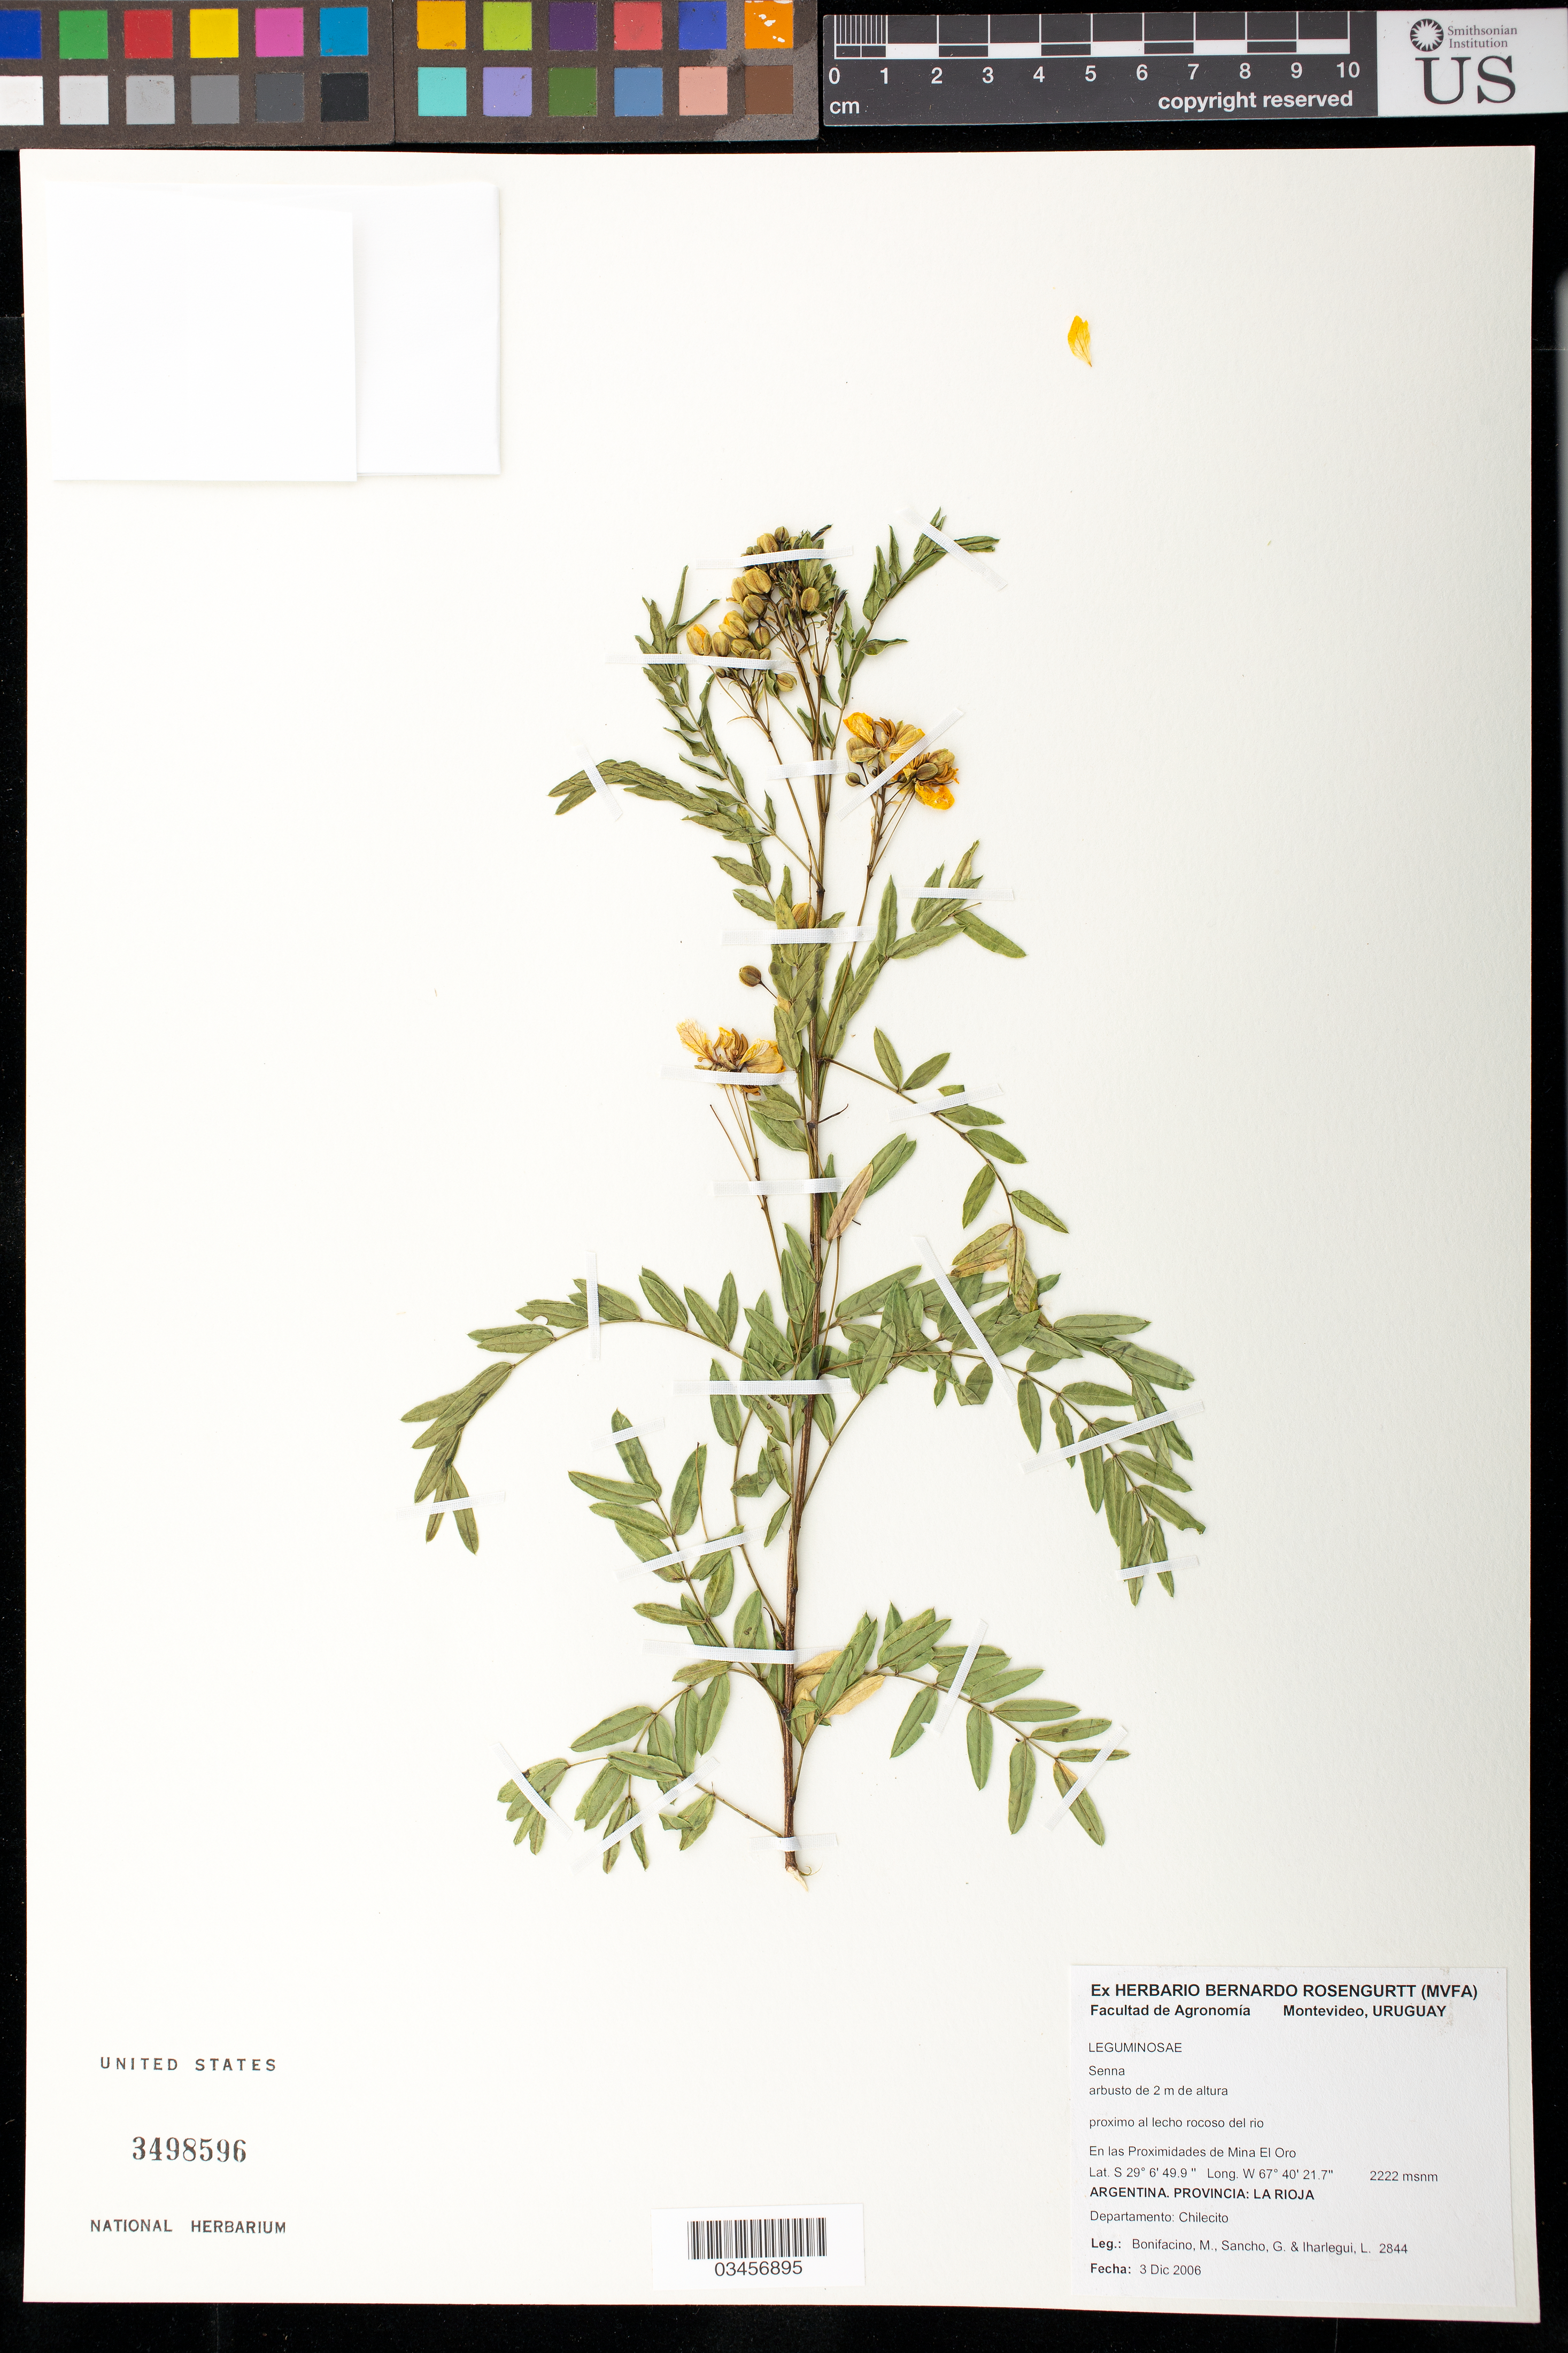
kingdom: Plantae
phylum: Tracheophyta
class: Magnoliopsida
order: Fabales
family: Fabaceae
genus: Senna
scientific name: Senna sp.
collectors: M. Bonifacino, G. Sancho & L. Iharlegui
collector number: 2844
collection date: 2006-12-03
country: Argentina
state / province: La Rioja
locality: Departamento Chilecito. En las próximidades de Mina El Oro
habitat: Proximo al lecho rocoso del rio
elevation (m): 2222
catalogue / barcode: US 3498596